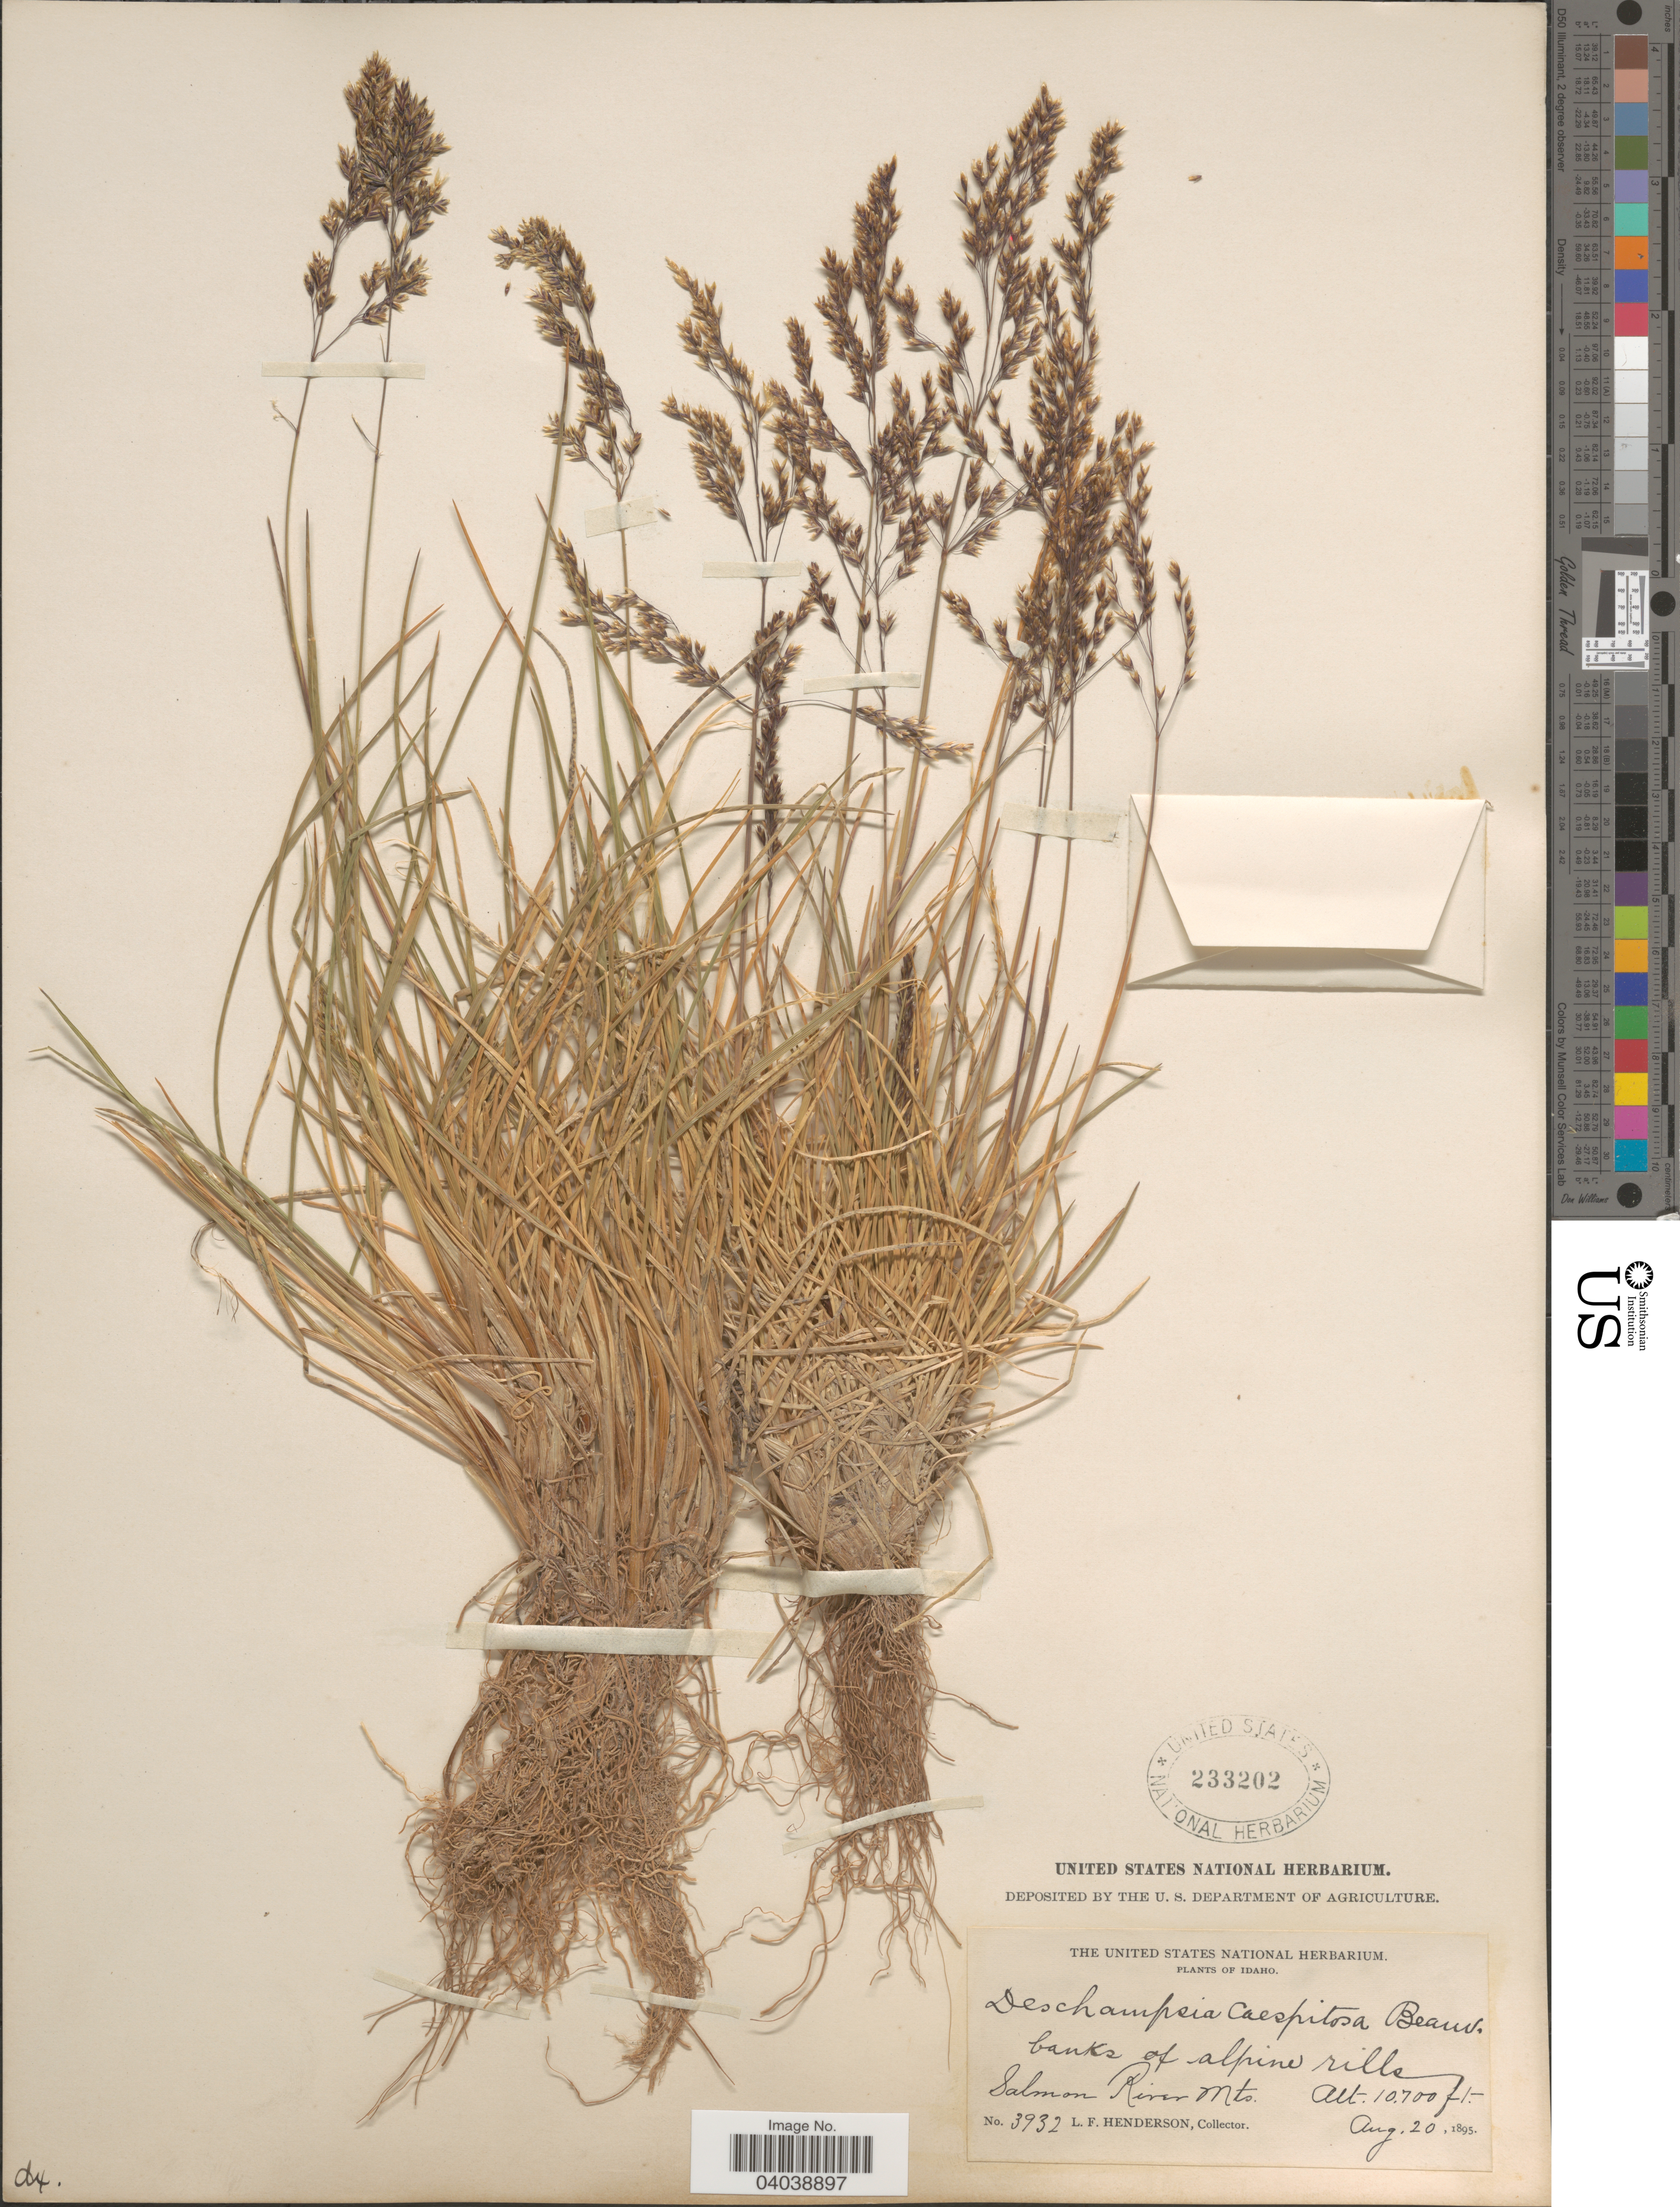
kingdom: Plantae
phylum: Tracheophyta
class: Liliopsida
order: Poales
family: Poaceae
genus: Deschampsia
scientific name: Deschampsia cespitosa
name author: (L.) P. Beauv.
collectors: L. Henderson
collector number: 3932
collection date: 1895-08-20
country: United States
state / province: Idaho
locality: Banks of alpine rills. Salmon River Mts.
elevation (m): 3261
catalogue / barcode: US 233202